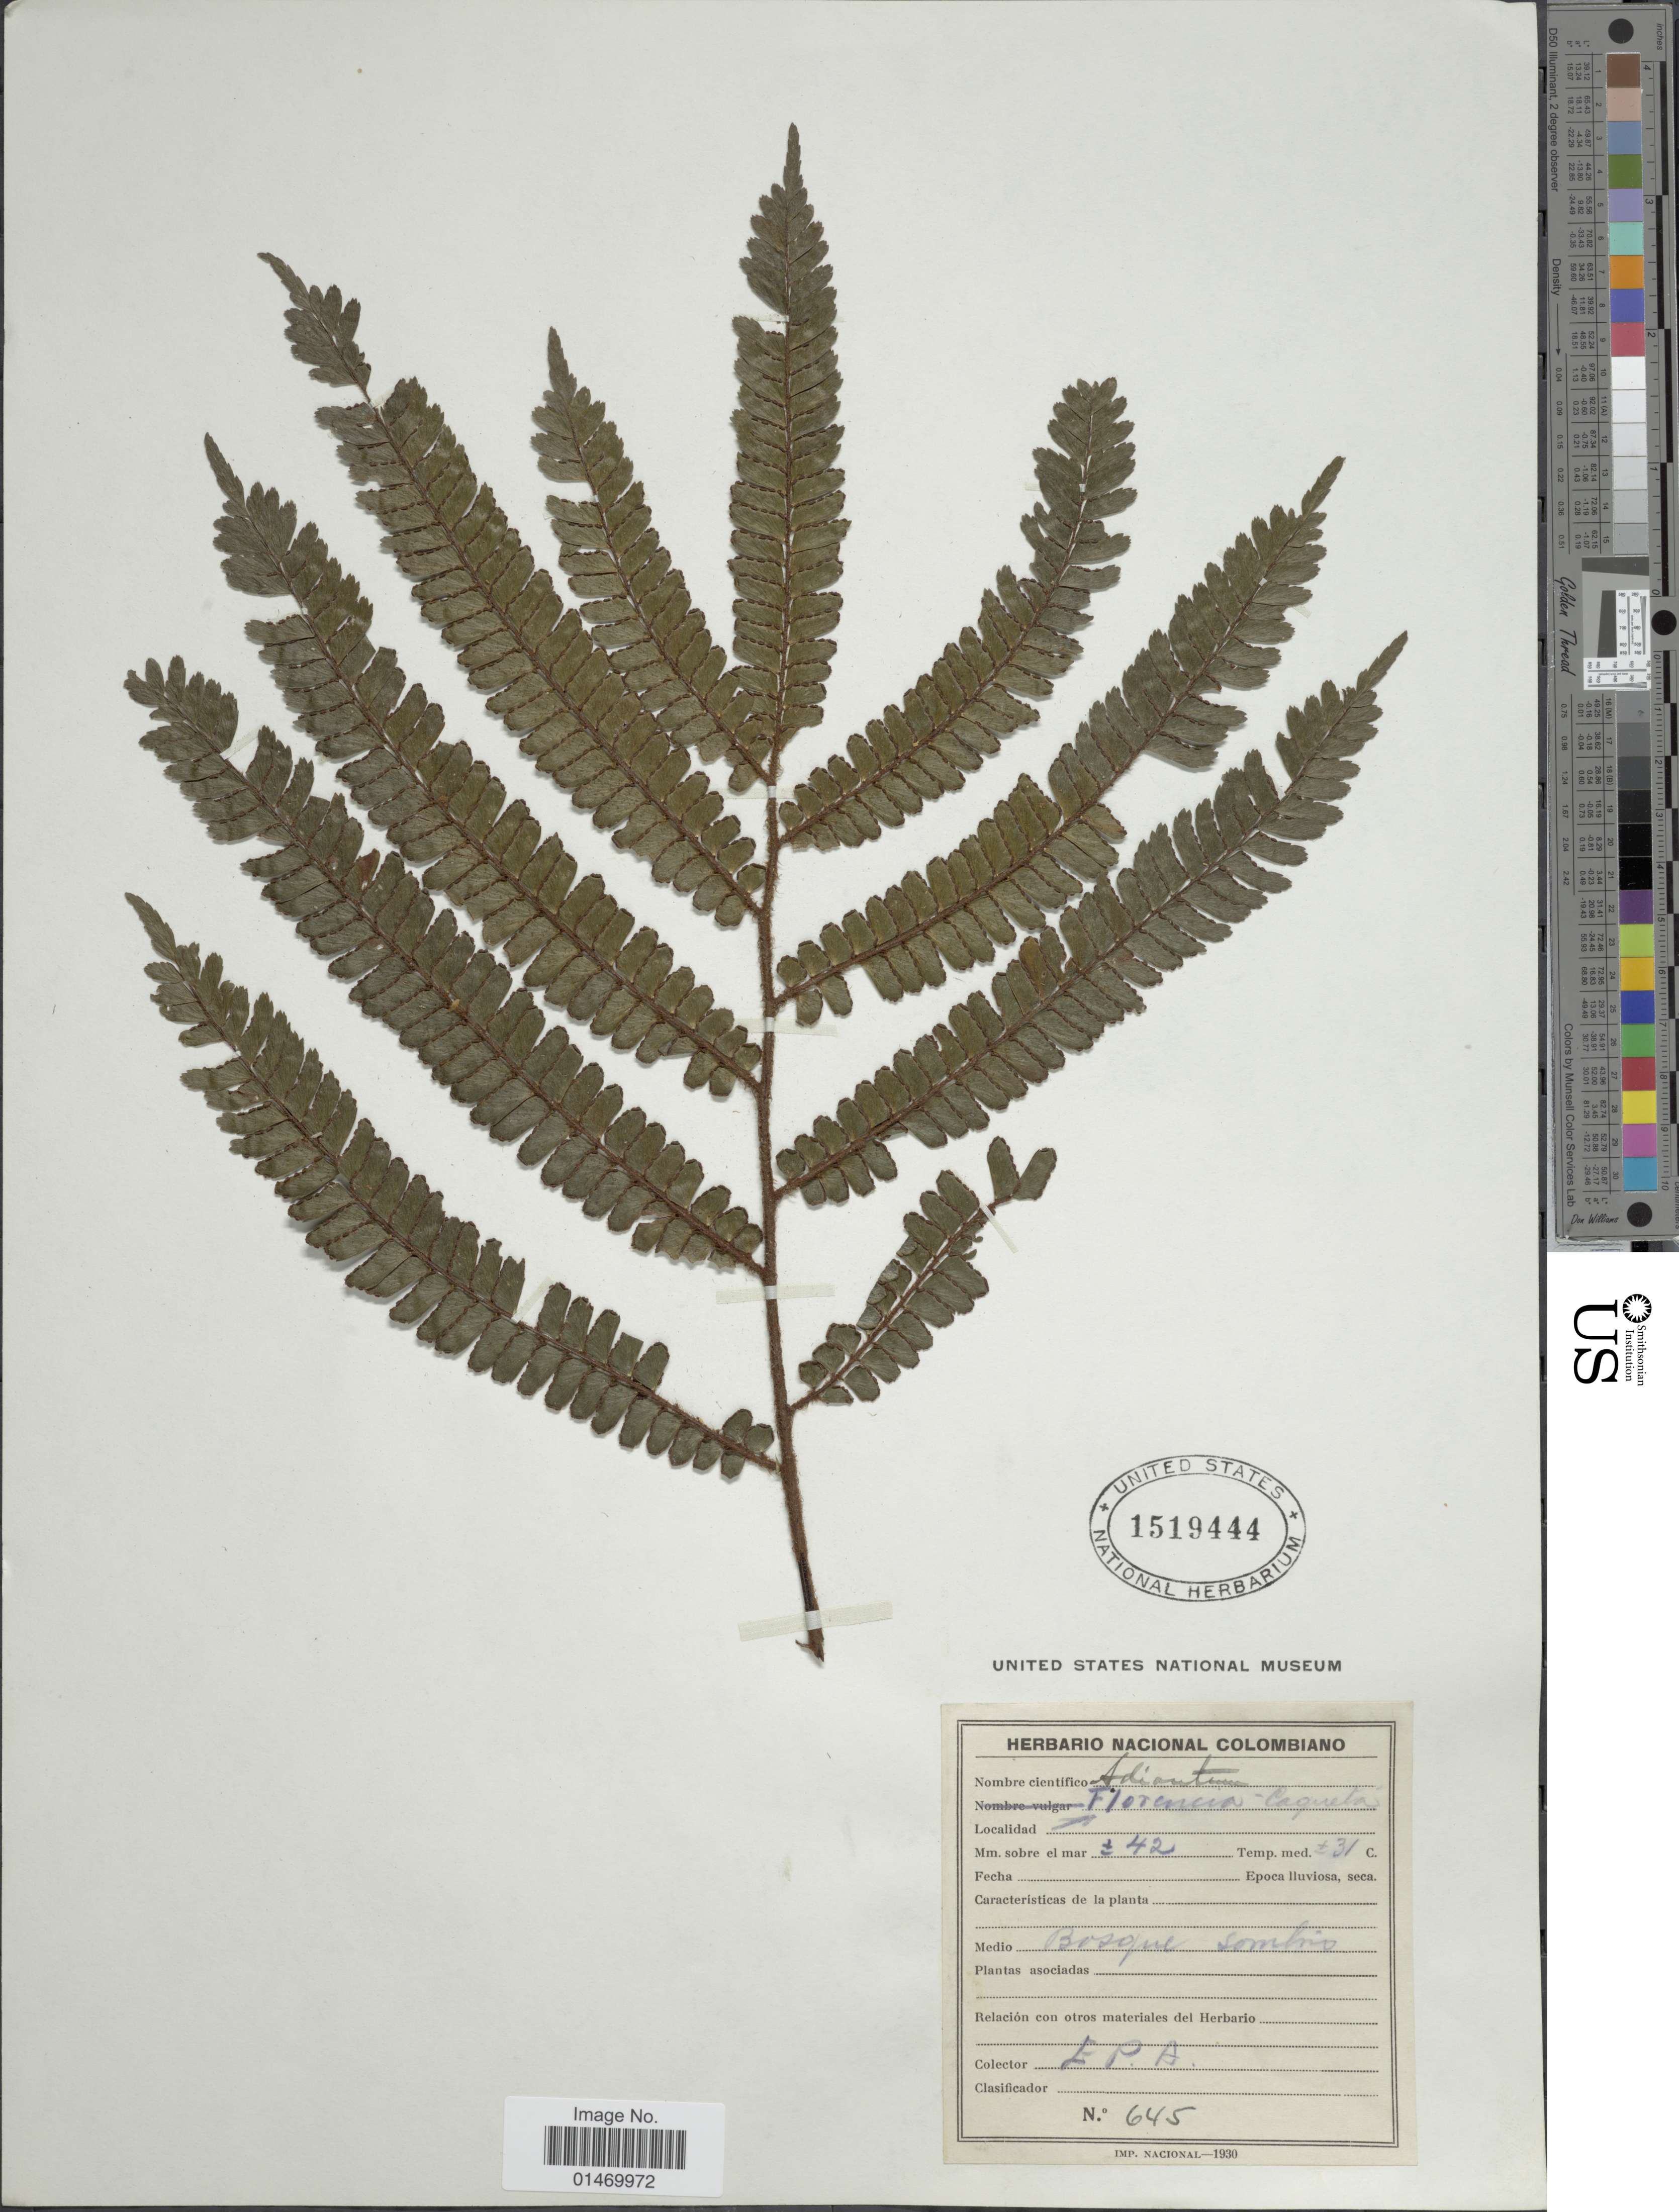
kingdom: Plantae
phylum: Tracheophyta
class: Polypodiopsida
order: Polypodiales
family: Pteridaceae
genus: Adiantum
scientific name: Adiantum cajennense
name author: Willd. ex Klotzsch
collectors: E. Pérez Arbeláez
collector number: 645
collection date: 1930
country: Colombia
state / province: Caquetá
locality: Florencia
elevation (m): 42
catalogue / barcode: US 1519444